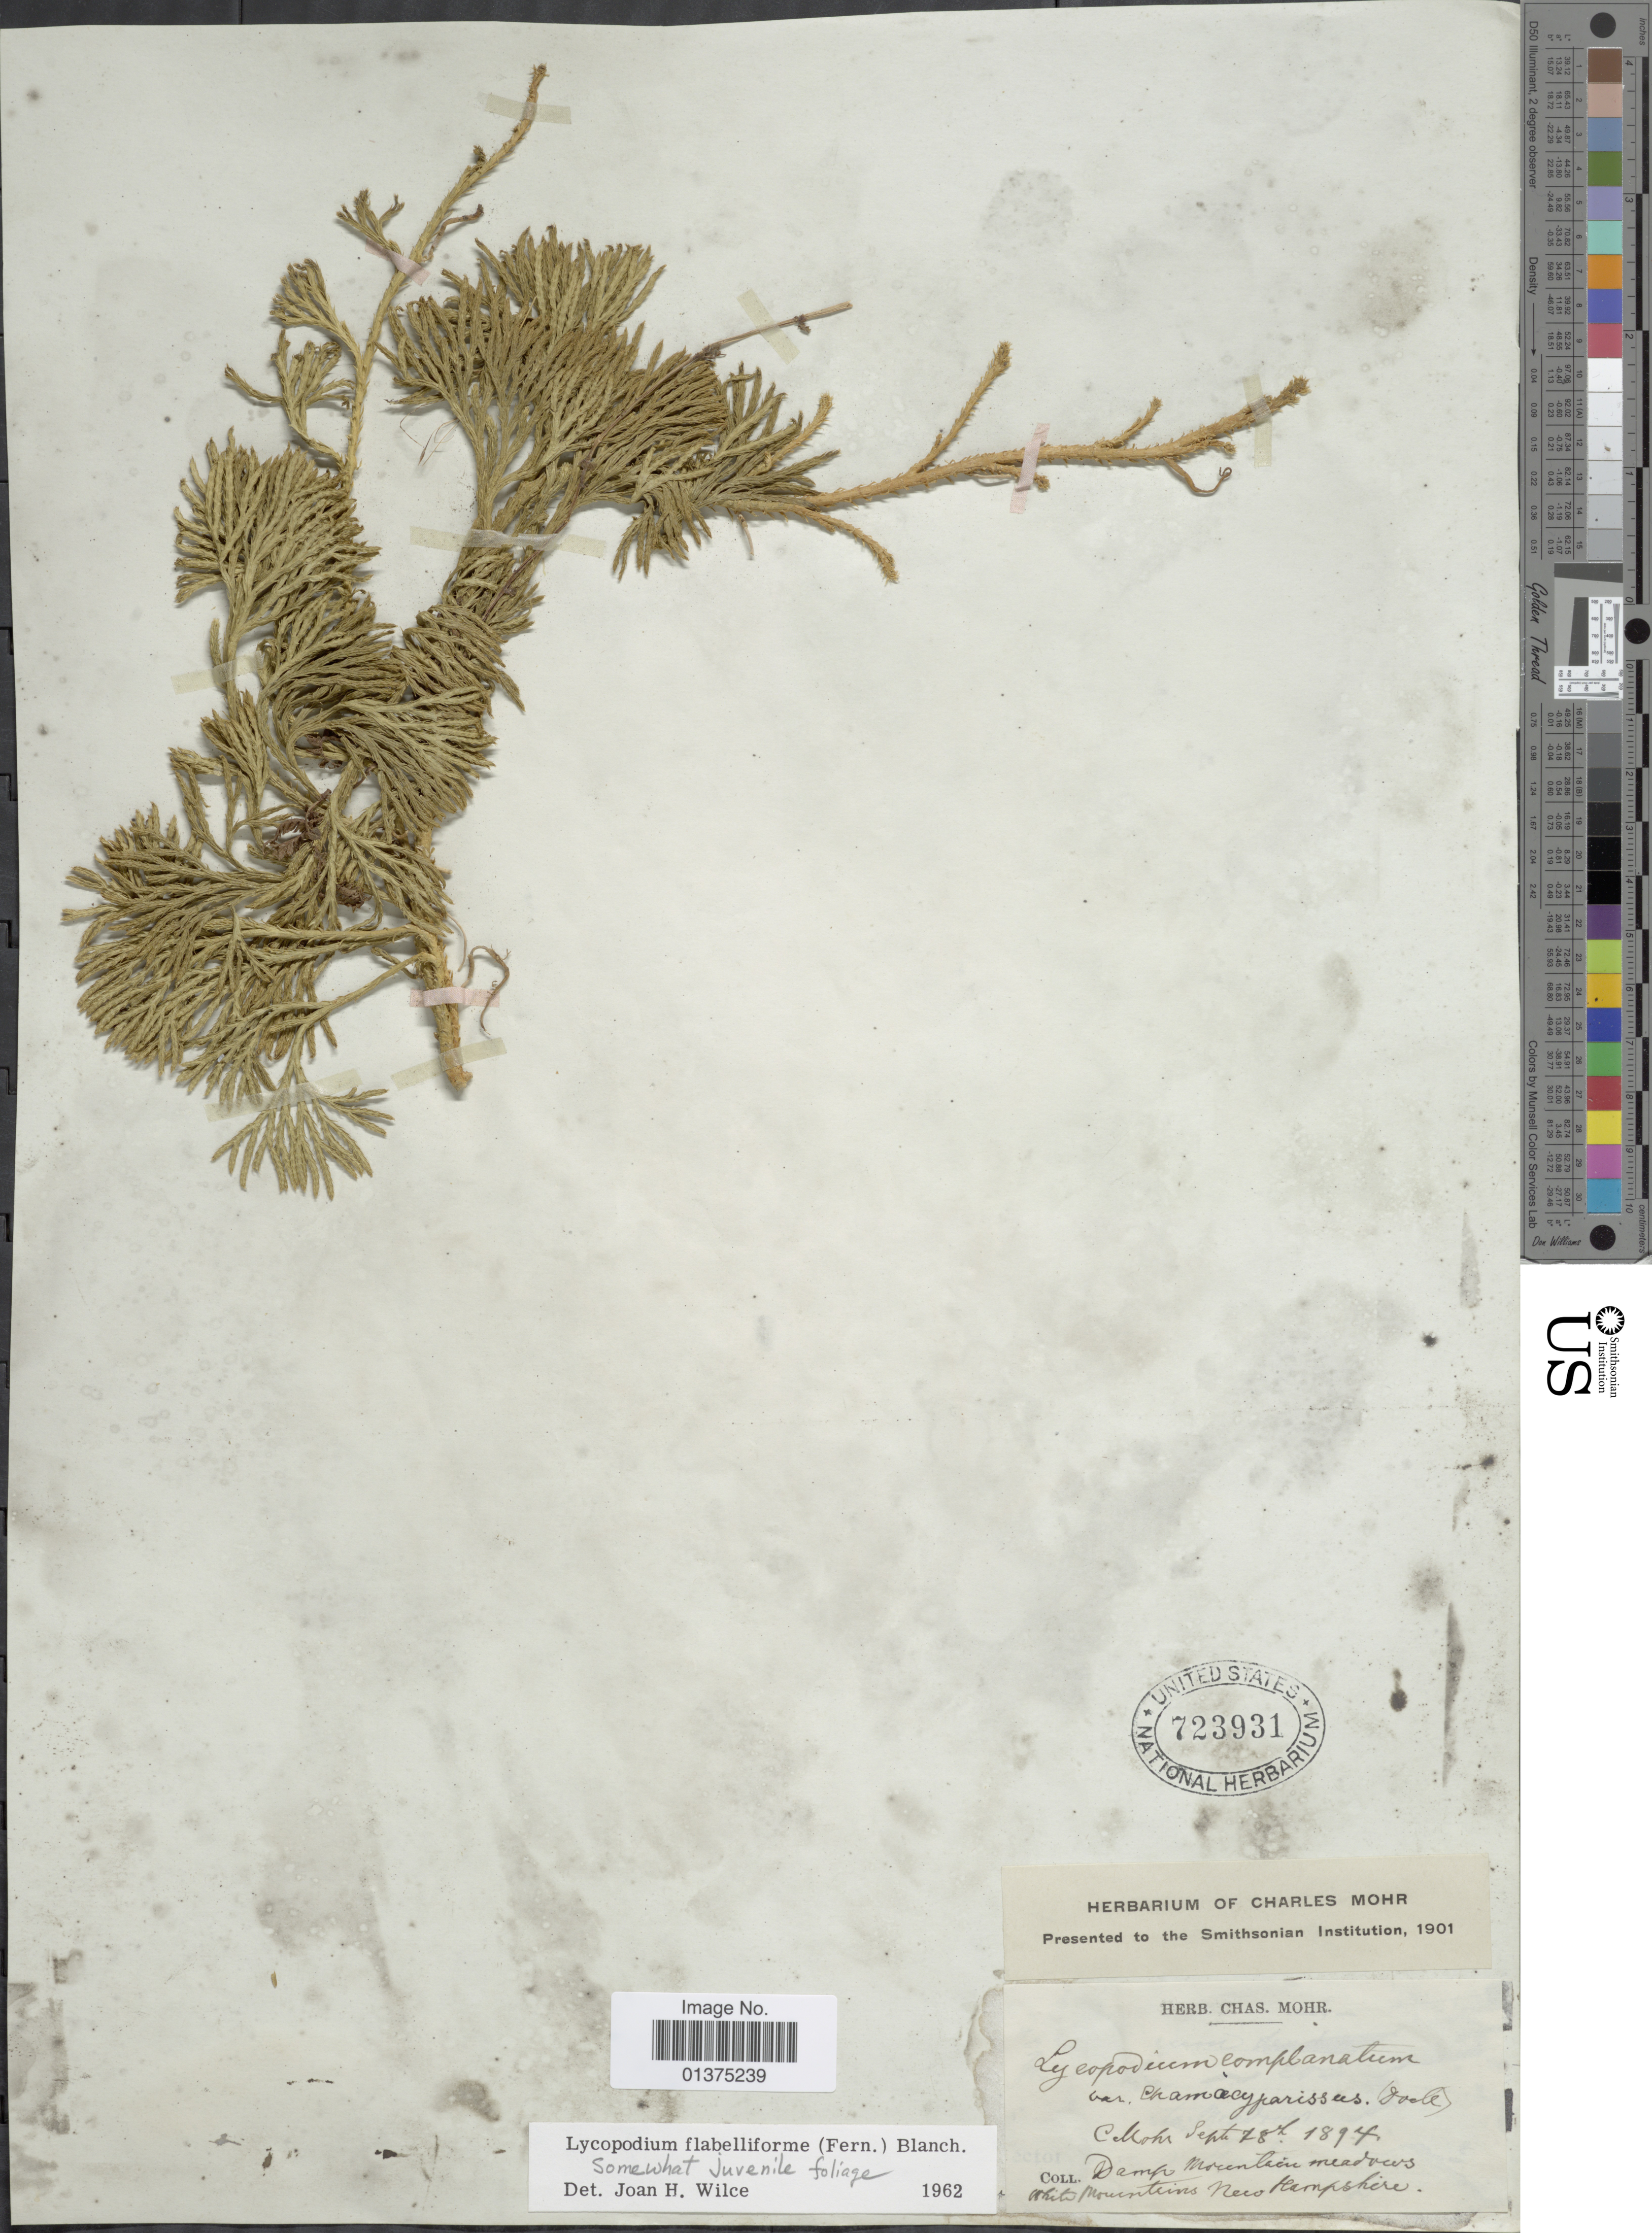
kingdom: Plantae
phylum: Tracheophyta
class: Lycopodiopsida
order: Lycopodiales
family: Lycopodiaceae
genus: Diphasiastrum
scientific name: Diphasiastrum digitatum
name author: (Dill. ex A. Braun) Holub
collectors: ex herb. Charles Mohr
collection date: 1894-09-28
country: United States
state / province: New Hampshire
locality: White Mountains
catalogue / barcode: US 723931